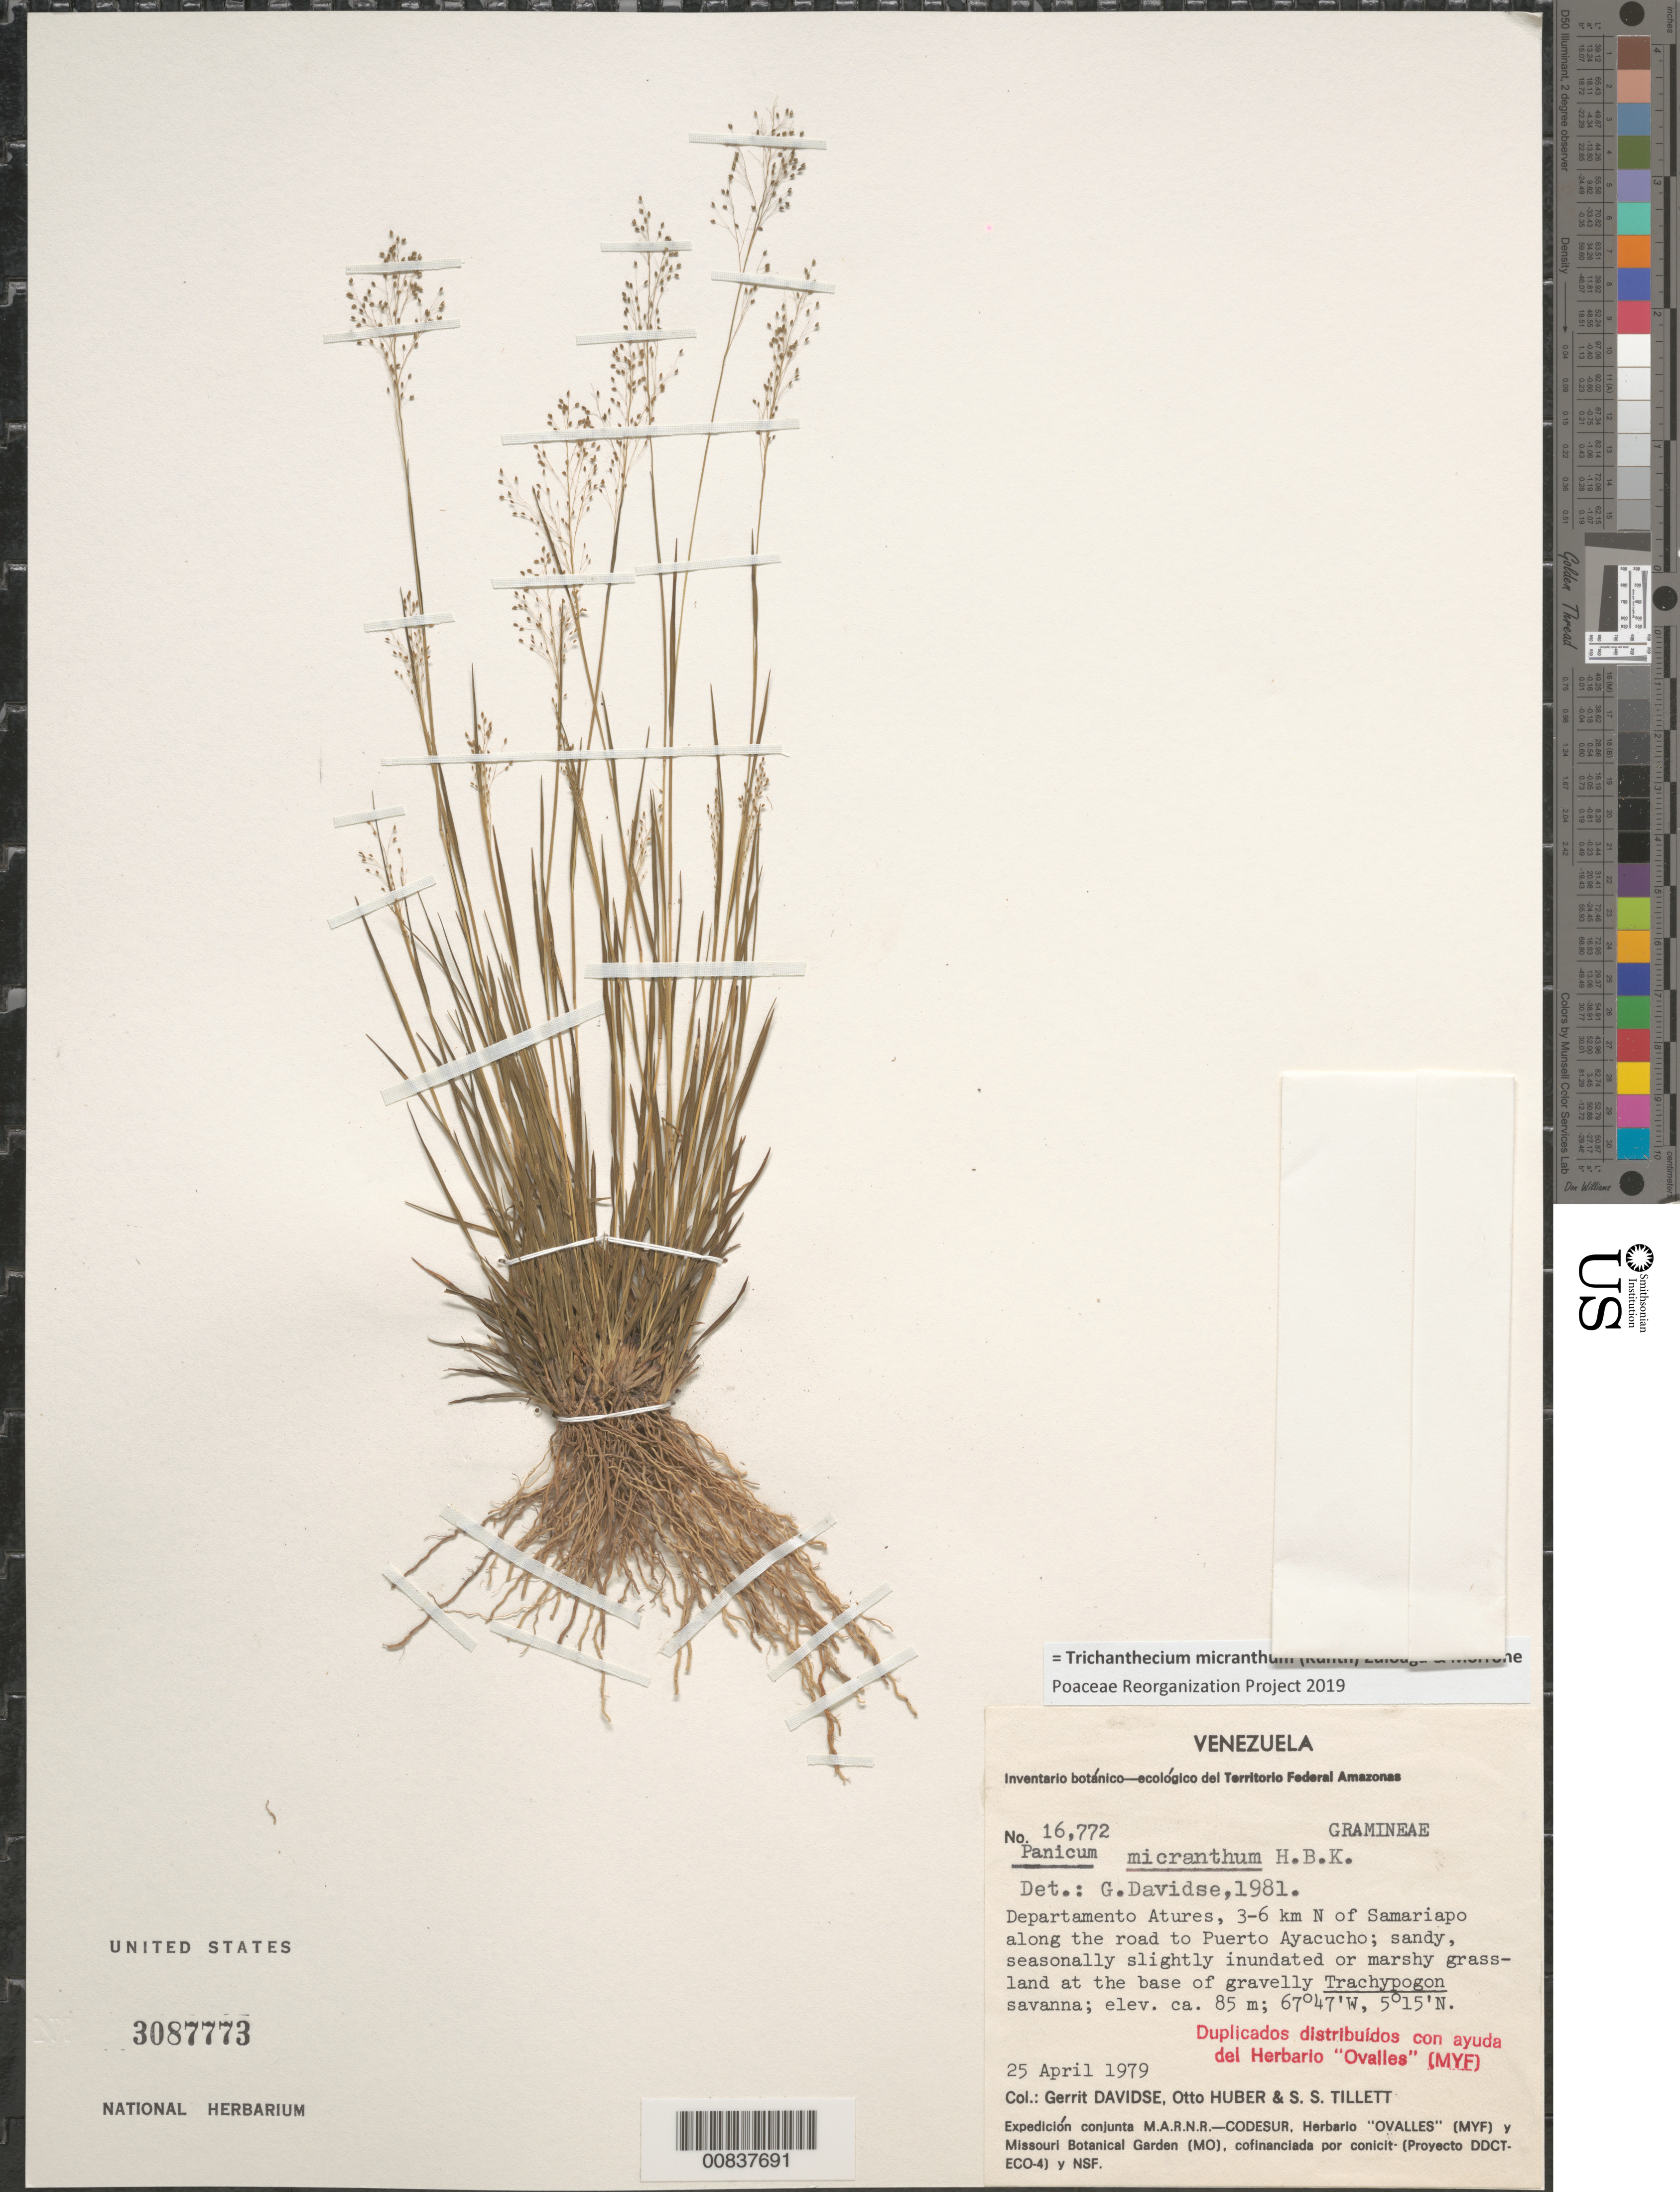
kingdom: Plantae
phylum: Tracheophyta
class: Liliopsida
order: Poales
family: Poaceae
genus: Trichanthecium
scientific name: Trichanthecium micranthum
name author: (Kunth) Zuloaga & Morrone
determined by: Poaceae Reorganization Project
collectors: G. Davidse, O. Huber & S. S. Tillett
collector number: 16772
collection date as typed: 25-Apr-79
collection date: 1979-04-25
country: Venezuela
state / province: Amazonas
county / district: Atures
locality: Samariapo, 3-6 km N of toward Puerto Ayacucho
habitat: Sandy, seasonally slightly inundated or marshy grassland at base of gravelly Trachypogon savanna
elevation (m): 85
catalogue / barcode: US 3087773